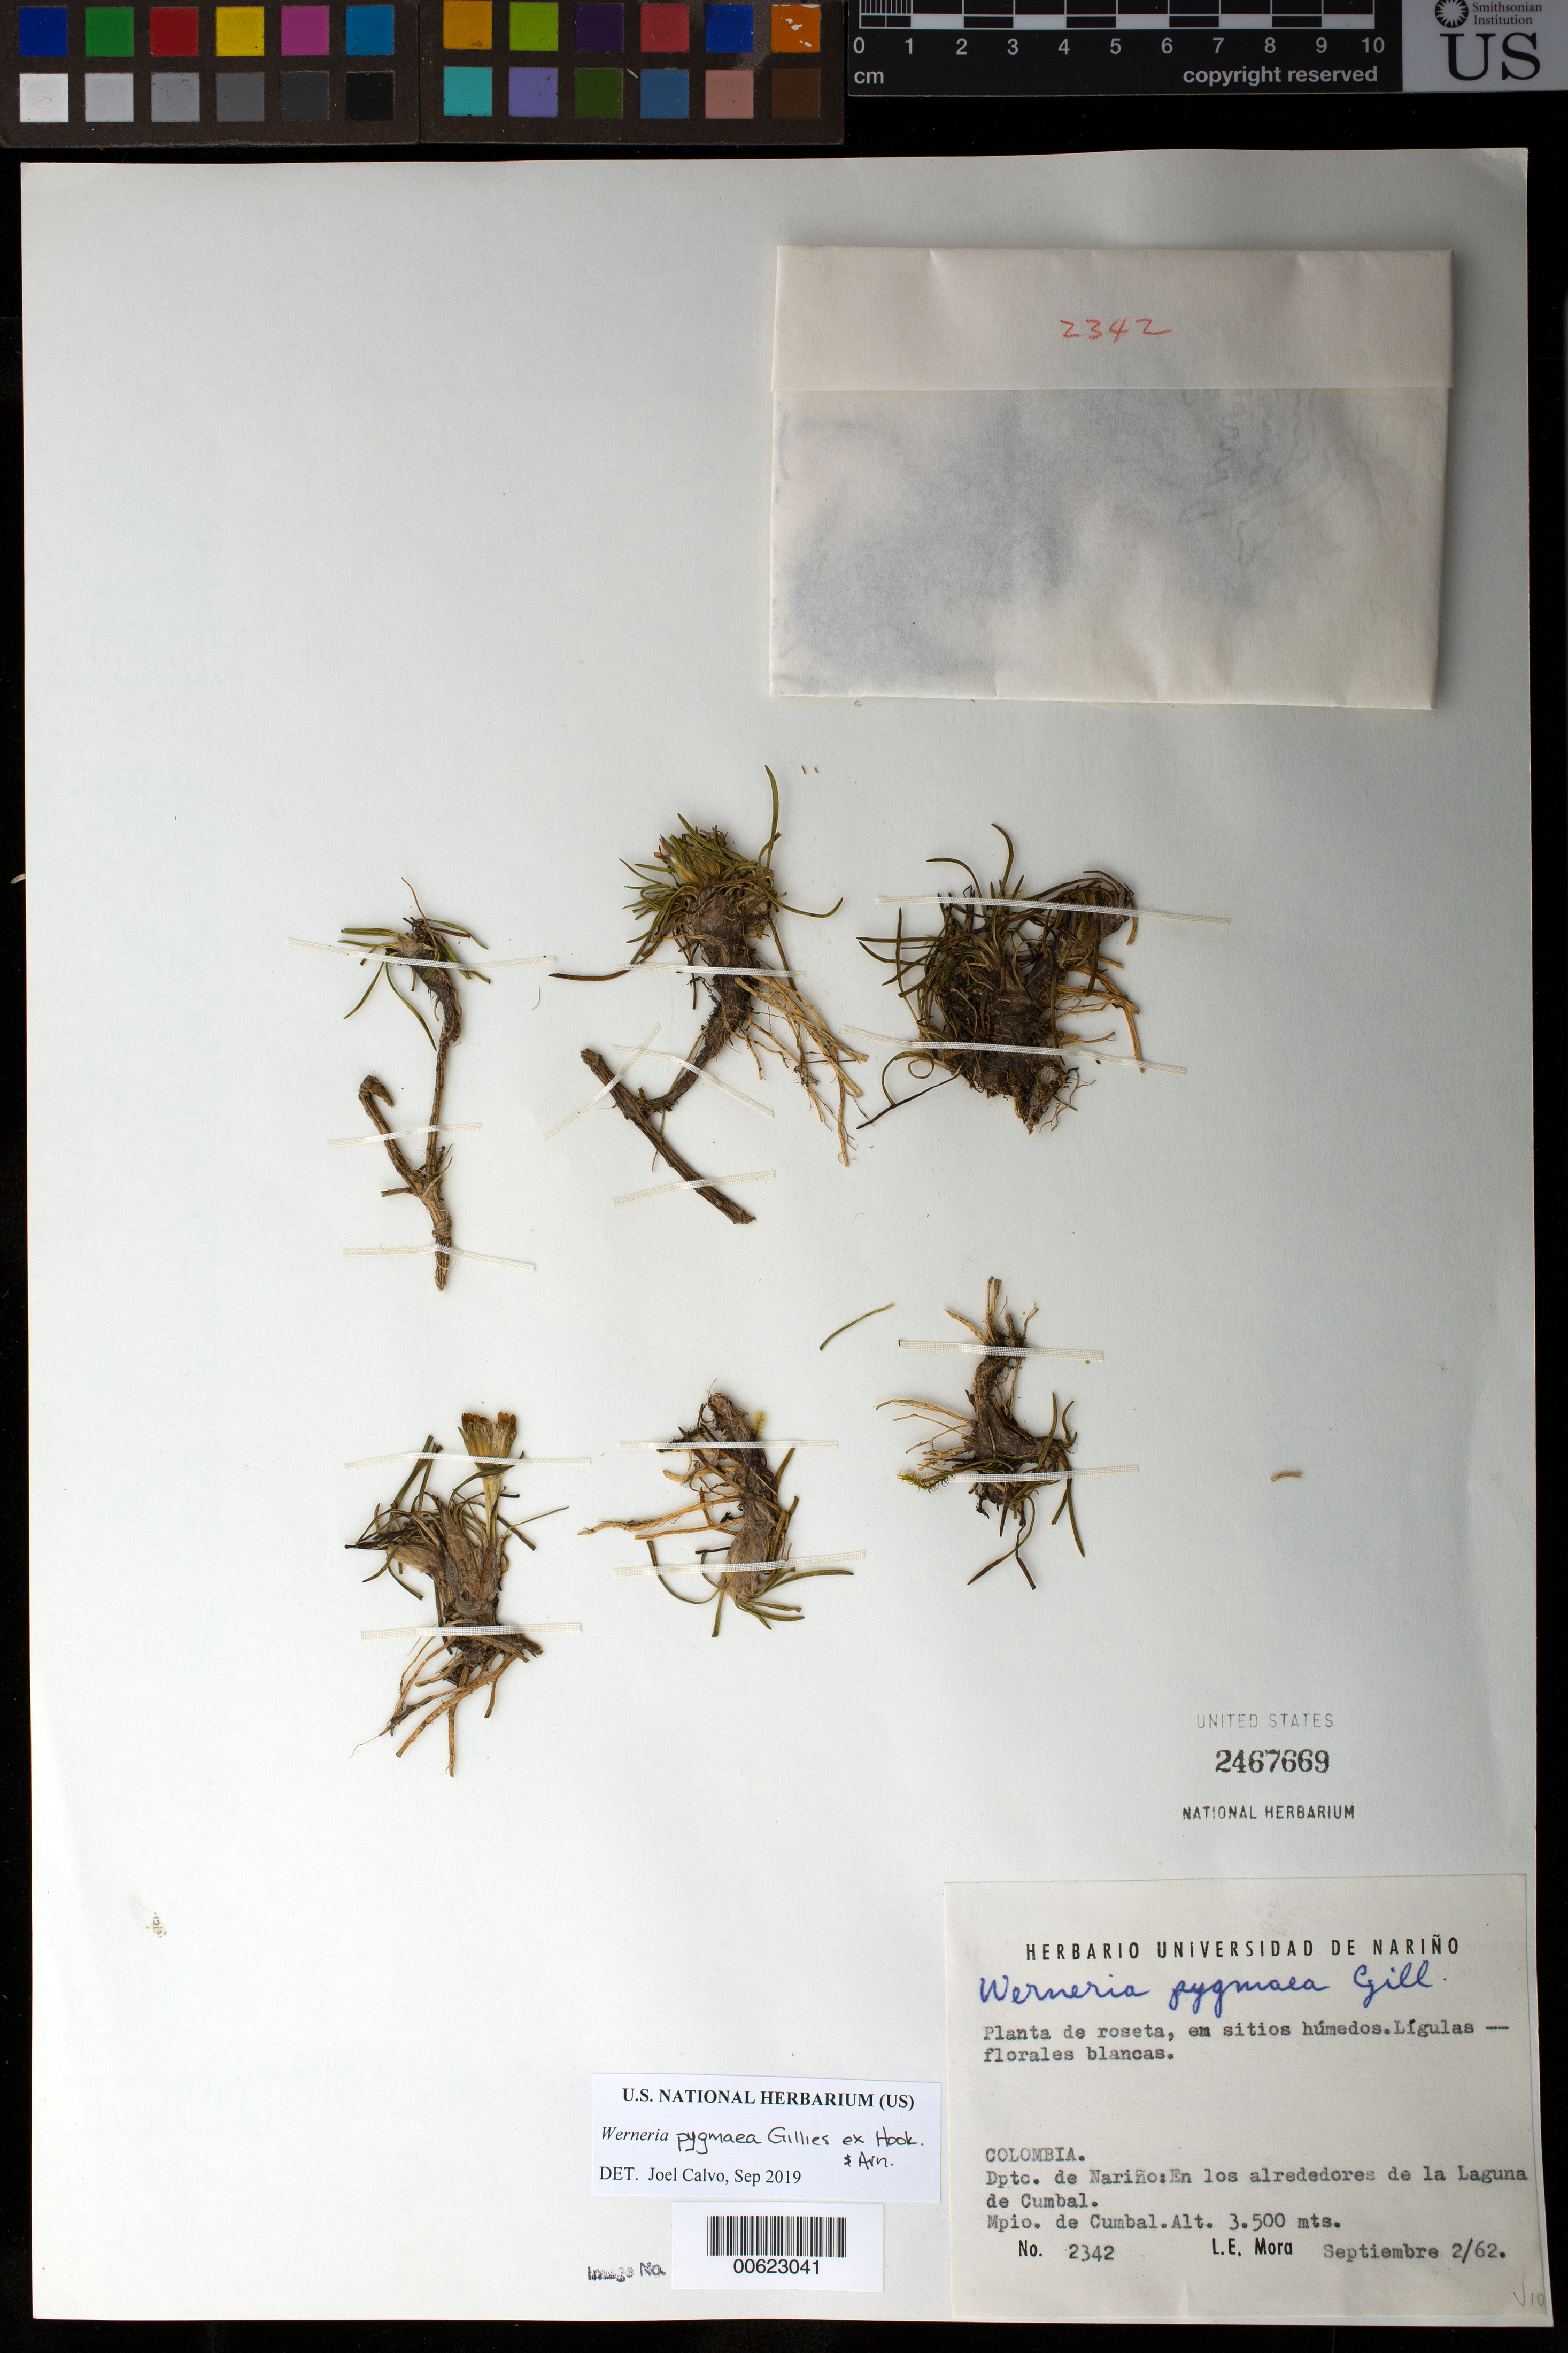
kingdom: Plantae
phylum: Tracheophyta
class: Magnoliopsida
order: Asterales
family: Asteraceae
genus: Werneria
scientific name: Werneria pygmaea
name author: Gillies ex Hook. & Arn.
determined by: Calvo, Joel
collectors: L. Mora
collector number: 2342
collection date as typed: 2-Sep-62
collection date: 1962-09-02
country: Colombia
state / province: Nariño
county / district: Cumbal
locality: Laguna de Cumbal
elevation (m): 3500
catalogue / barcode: US 2467669